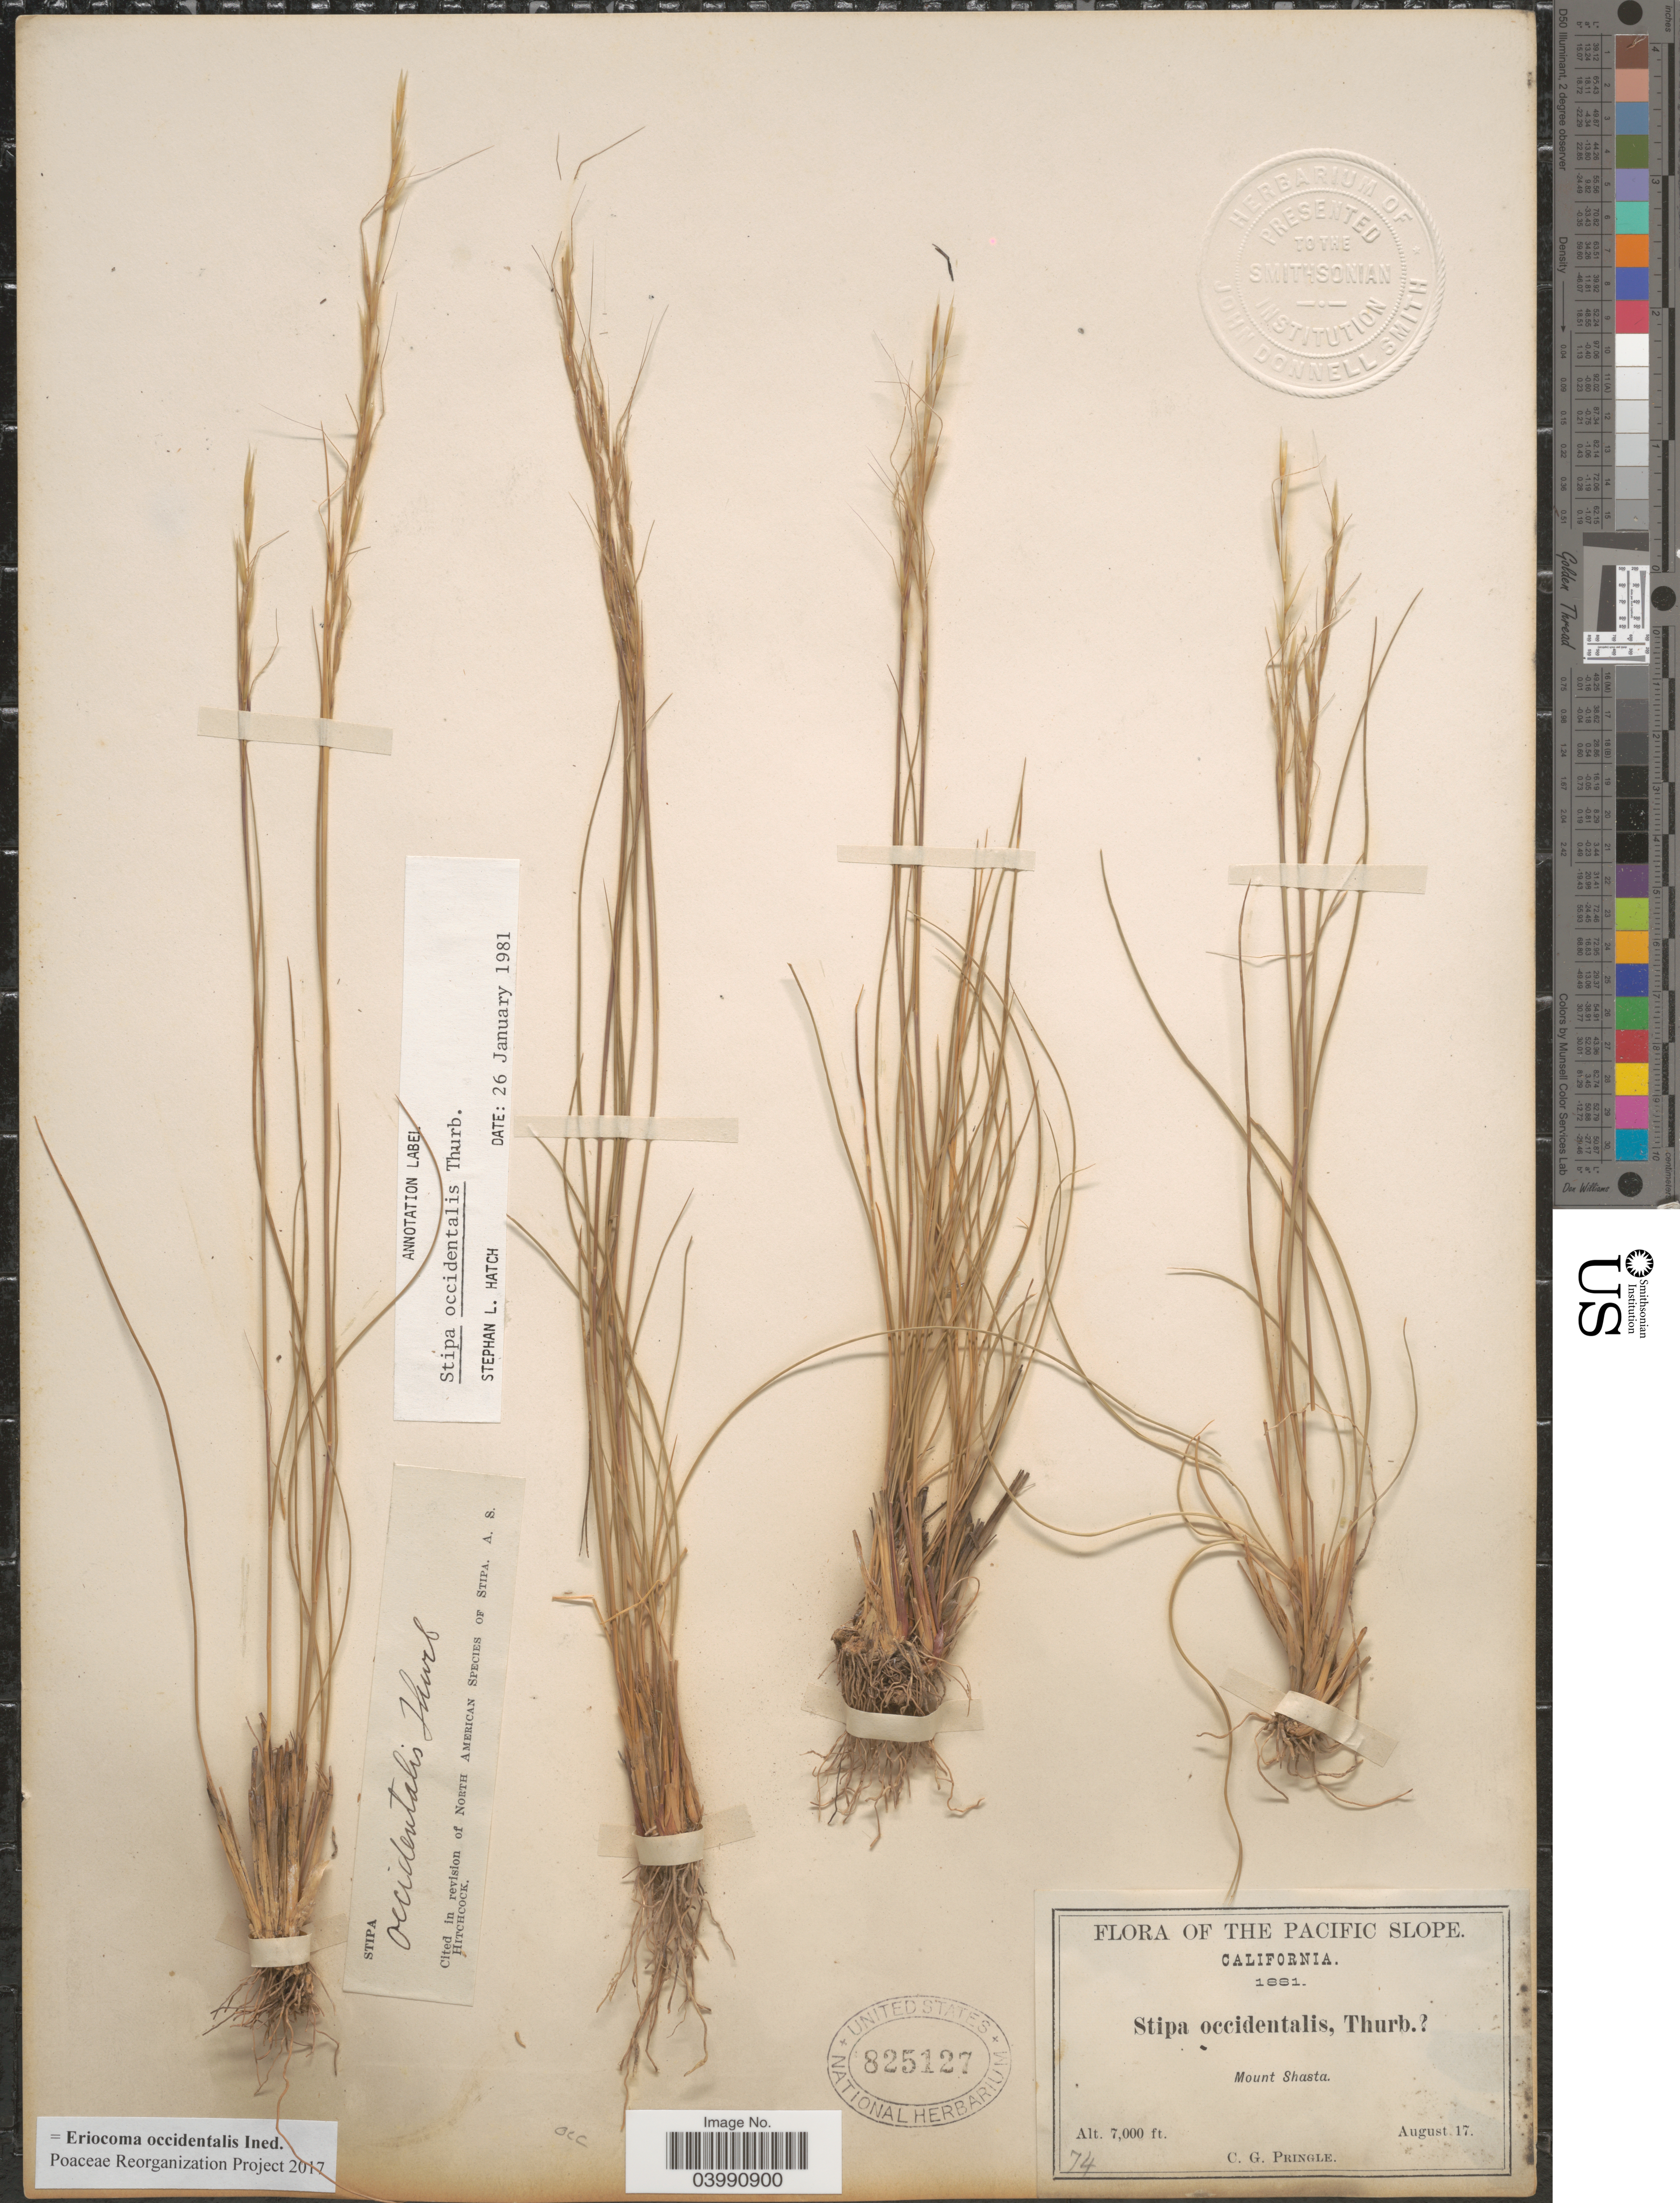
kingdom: Plantae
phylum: Tracheophyta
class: Liliopsida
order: Poales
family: Poaceae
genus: Eriocoma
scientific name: Eriocoma occidentalis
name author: (Thurb. ex S. Watson) Romasch.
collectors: C. G. Pringle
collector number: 74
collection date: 1881-08-17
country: United States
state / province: California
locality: The Pacific Slope. Mount Shasta.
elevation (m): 2134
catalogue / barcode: US 825127